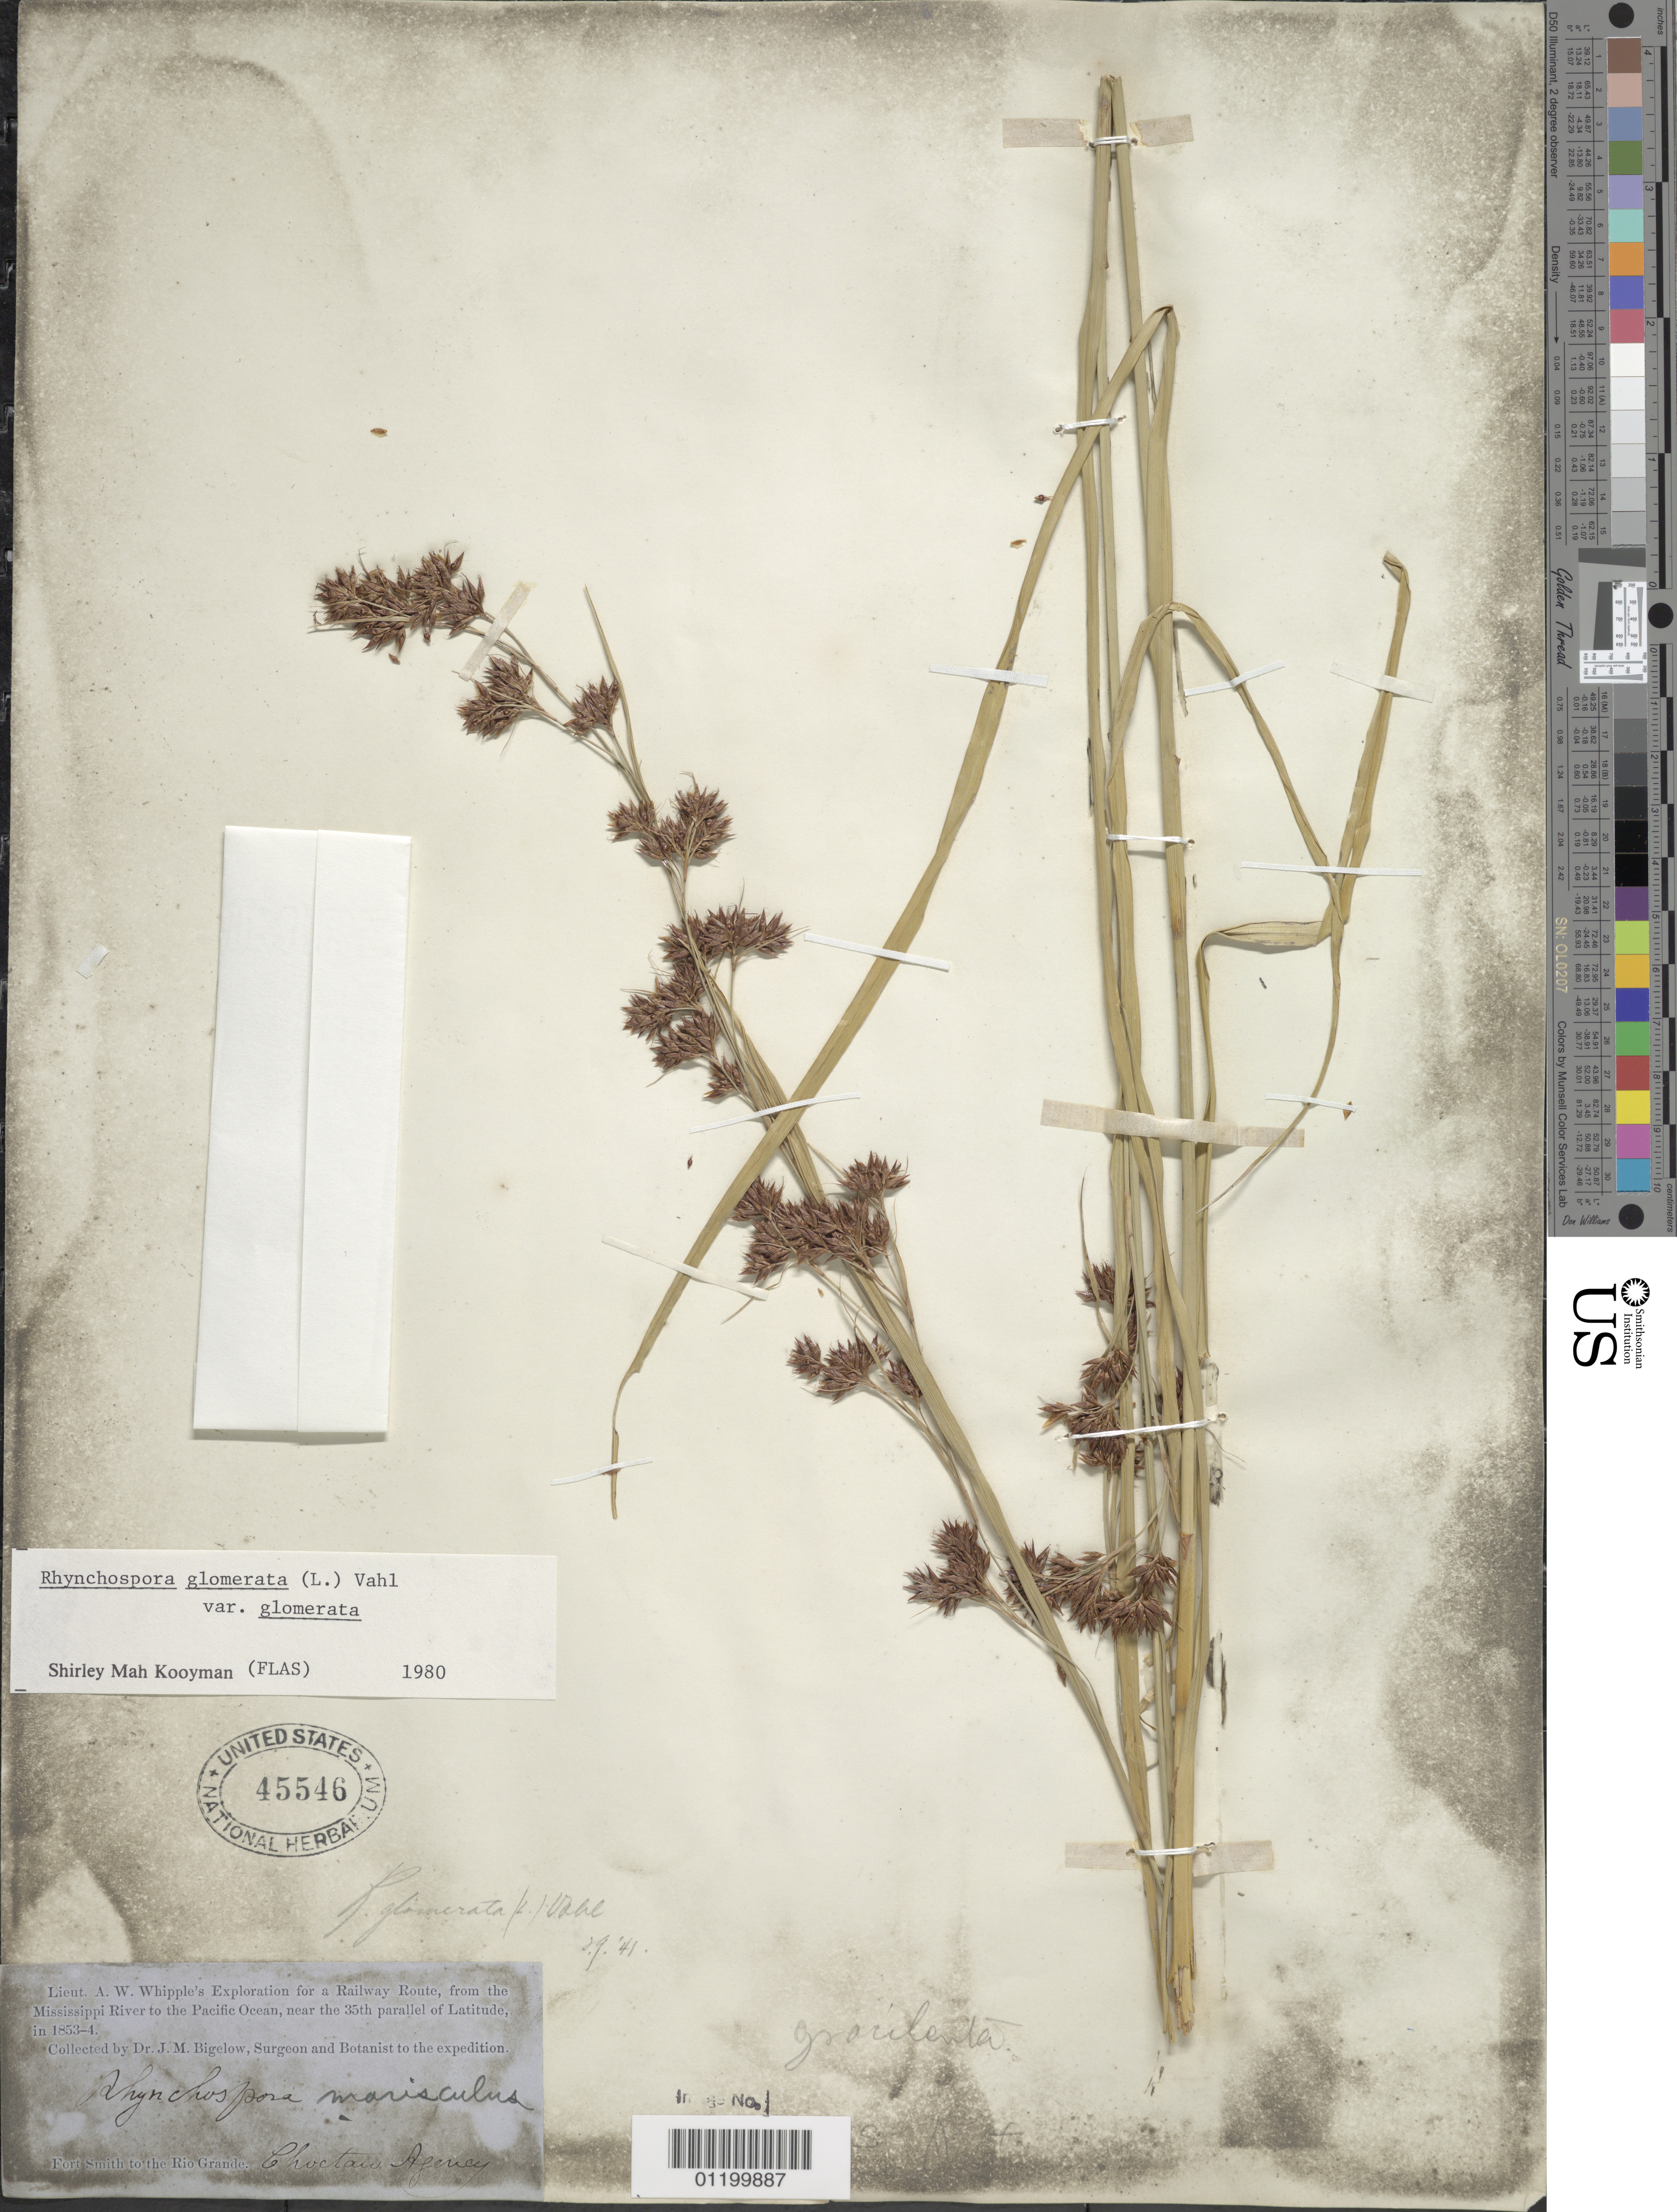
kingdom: Plantae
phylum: Tracheophyta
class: Liliopsida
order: Poales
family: Cyperaceae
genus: Rhynchospora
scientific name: Rhynchospora glomerata var. glomerata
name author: (L.) Vahl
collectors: J. M. Bigelow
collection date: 1853/1854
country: United States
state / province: Oklahoma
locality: Fort Smith to the Rio Grande. Choctaw Agency.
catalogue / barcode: US 45546